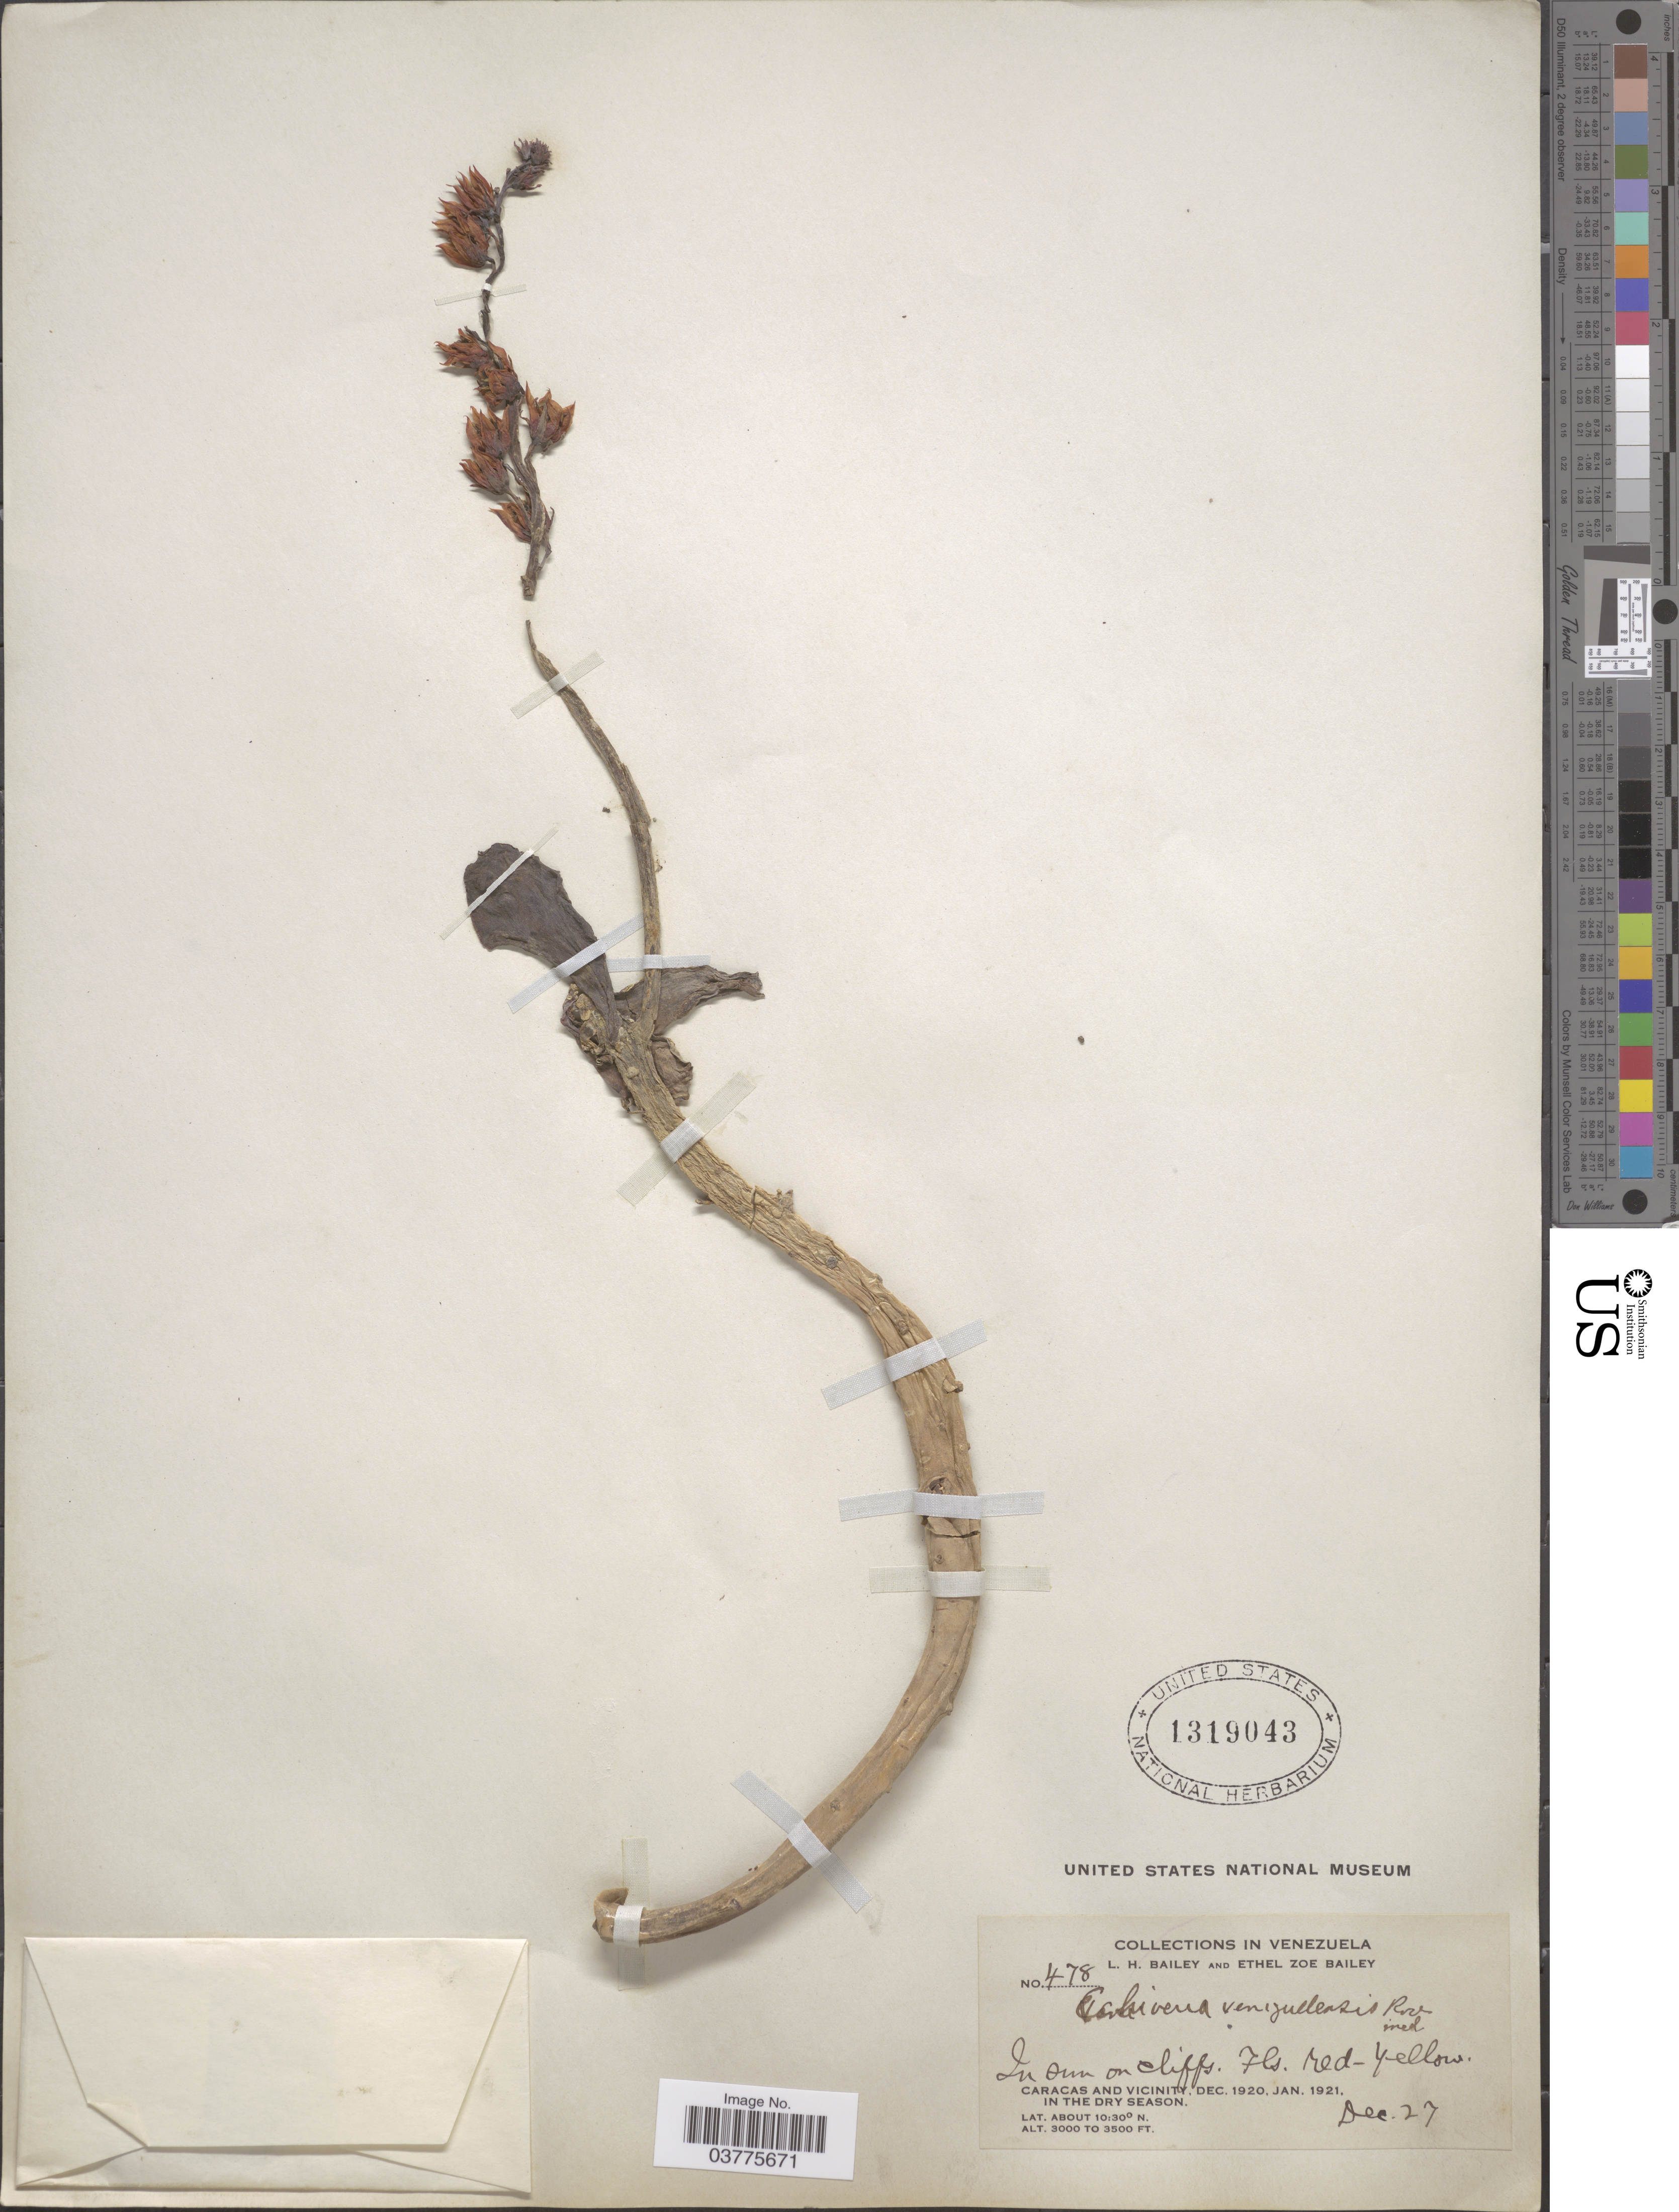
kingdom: Plantae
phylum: Tracheophyta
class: Magnoliopsida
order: Saxifragales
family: Crassulaceae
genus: Echeveria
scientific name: Echeveria venezuelensis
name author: Rose in L.H. Bailey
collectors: L. H. Bailey & E. Z. Bailey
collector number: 478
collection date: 1920-12-27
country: Venezuela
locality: Caracas and Vicinity.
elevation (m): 914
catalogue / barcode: US 1319043